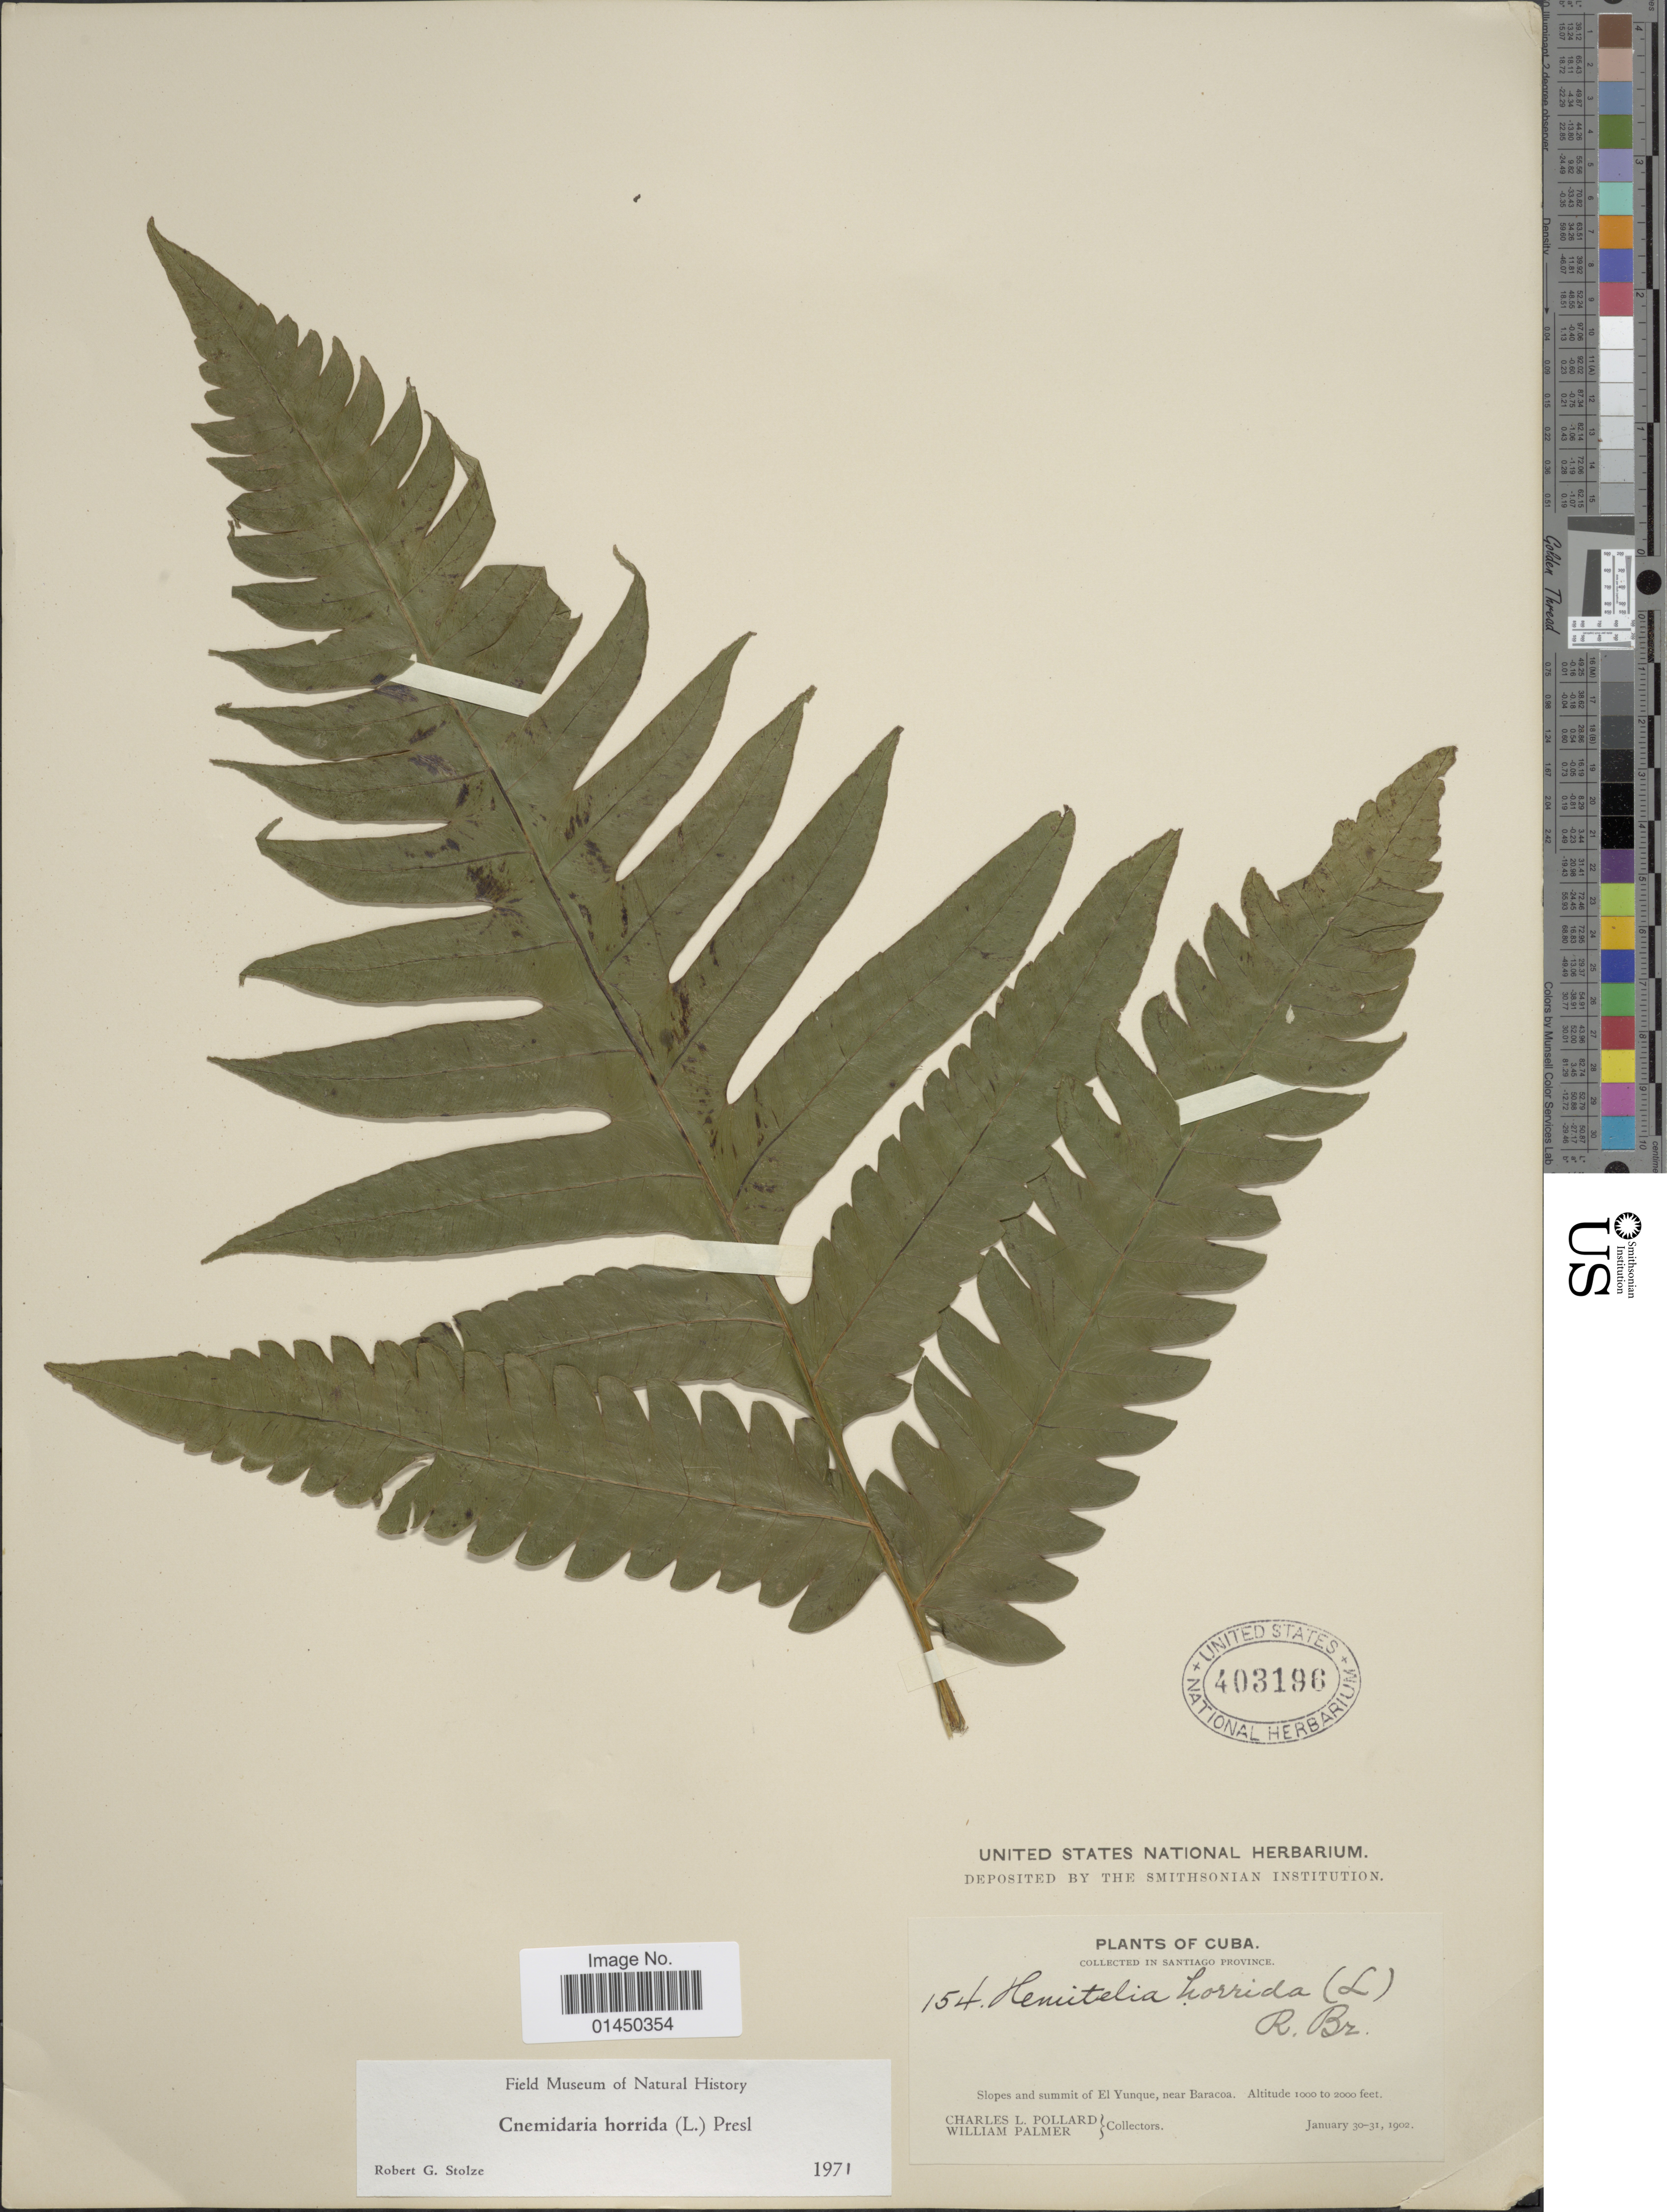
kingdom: Plantae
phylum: Tracheophyta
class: Polypodiopsida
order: Cyatheales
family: Cyatheaceae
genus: Cyathea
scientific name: Cyathea horrida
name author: (L.) Sm.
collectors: C. L. Pollard & W. Palmer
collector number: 154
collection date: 1902-01-30/1902-01-31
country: Cuba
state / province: Santiago de Cuba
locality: Santiago Province, slopes and summit of El Yunque, near Baracoa.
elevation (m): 305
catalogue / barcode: US 403196